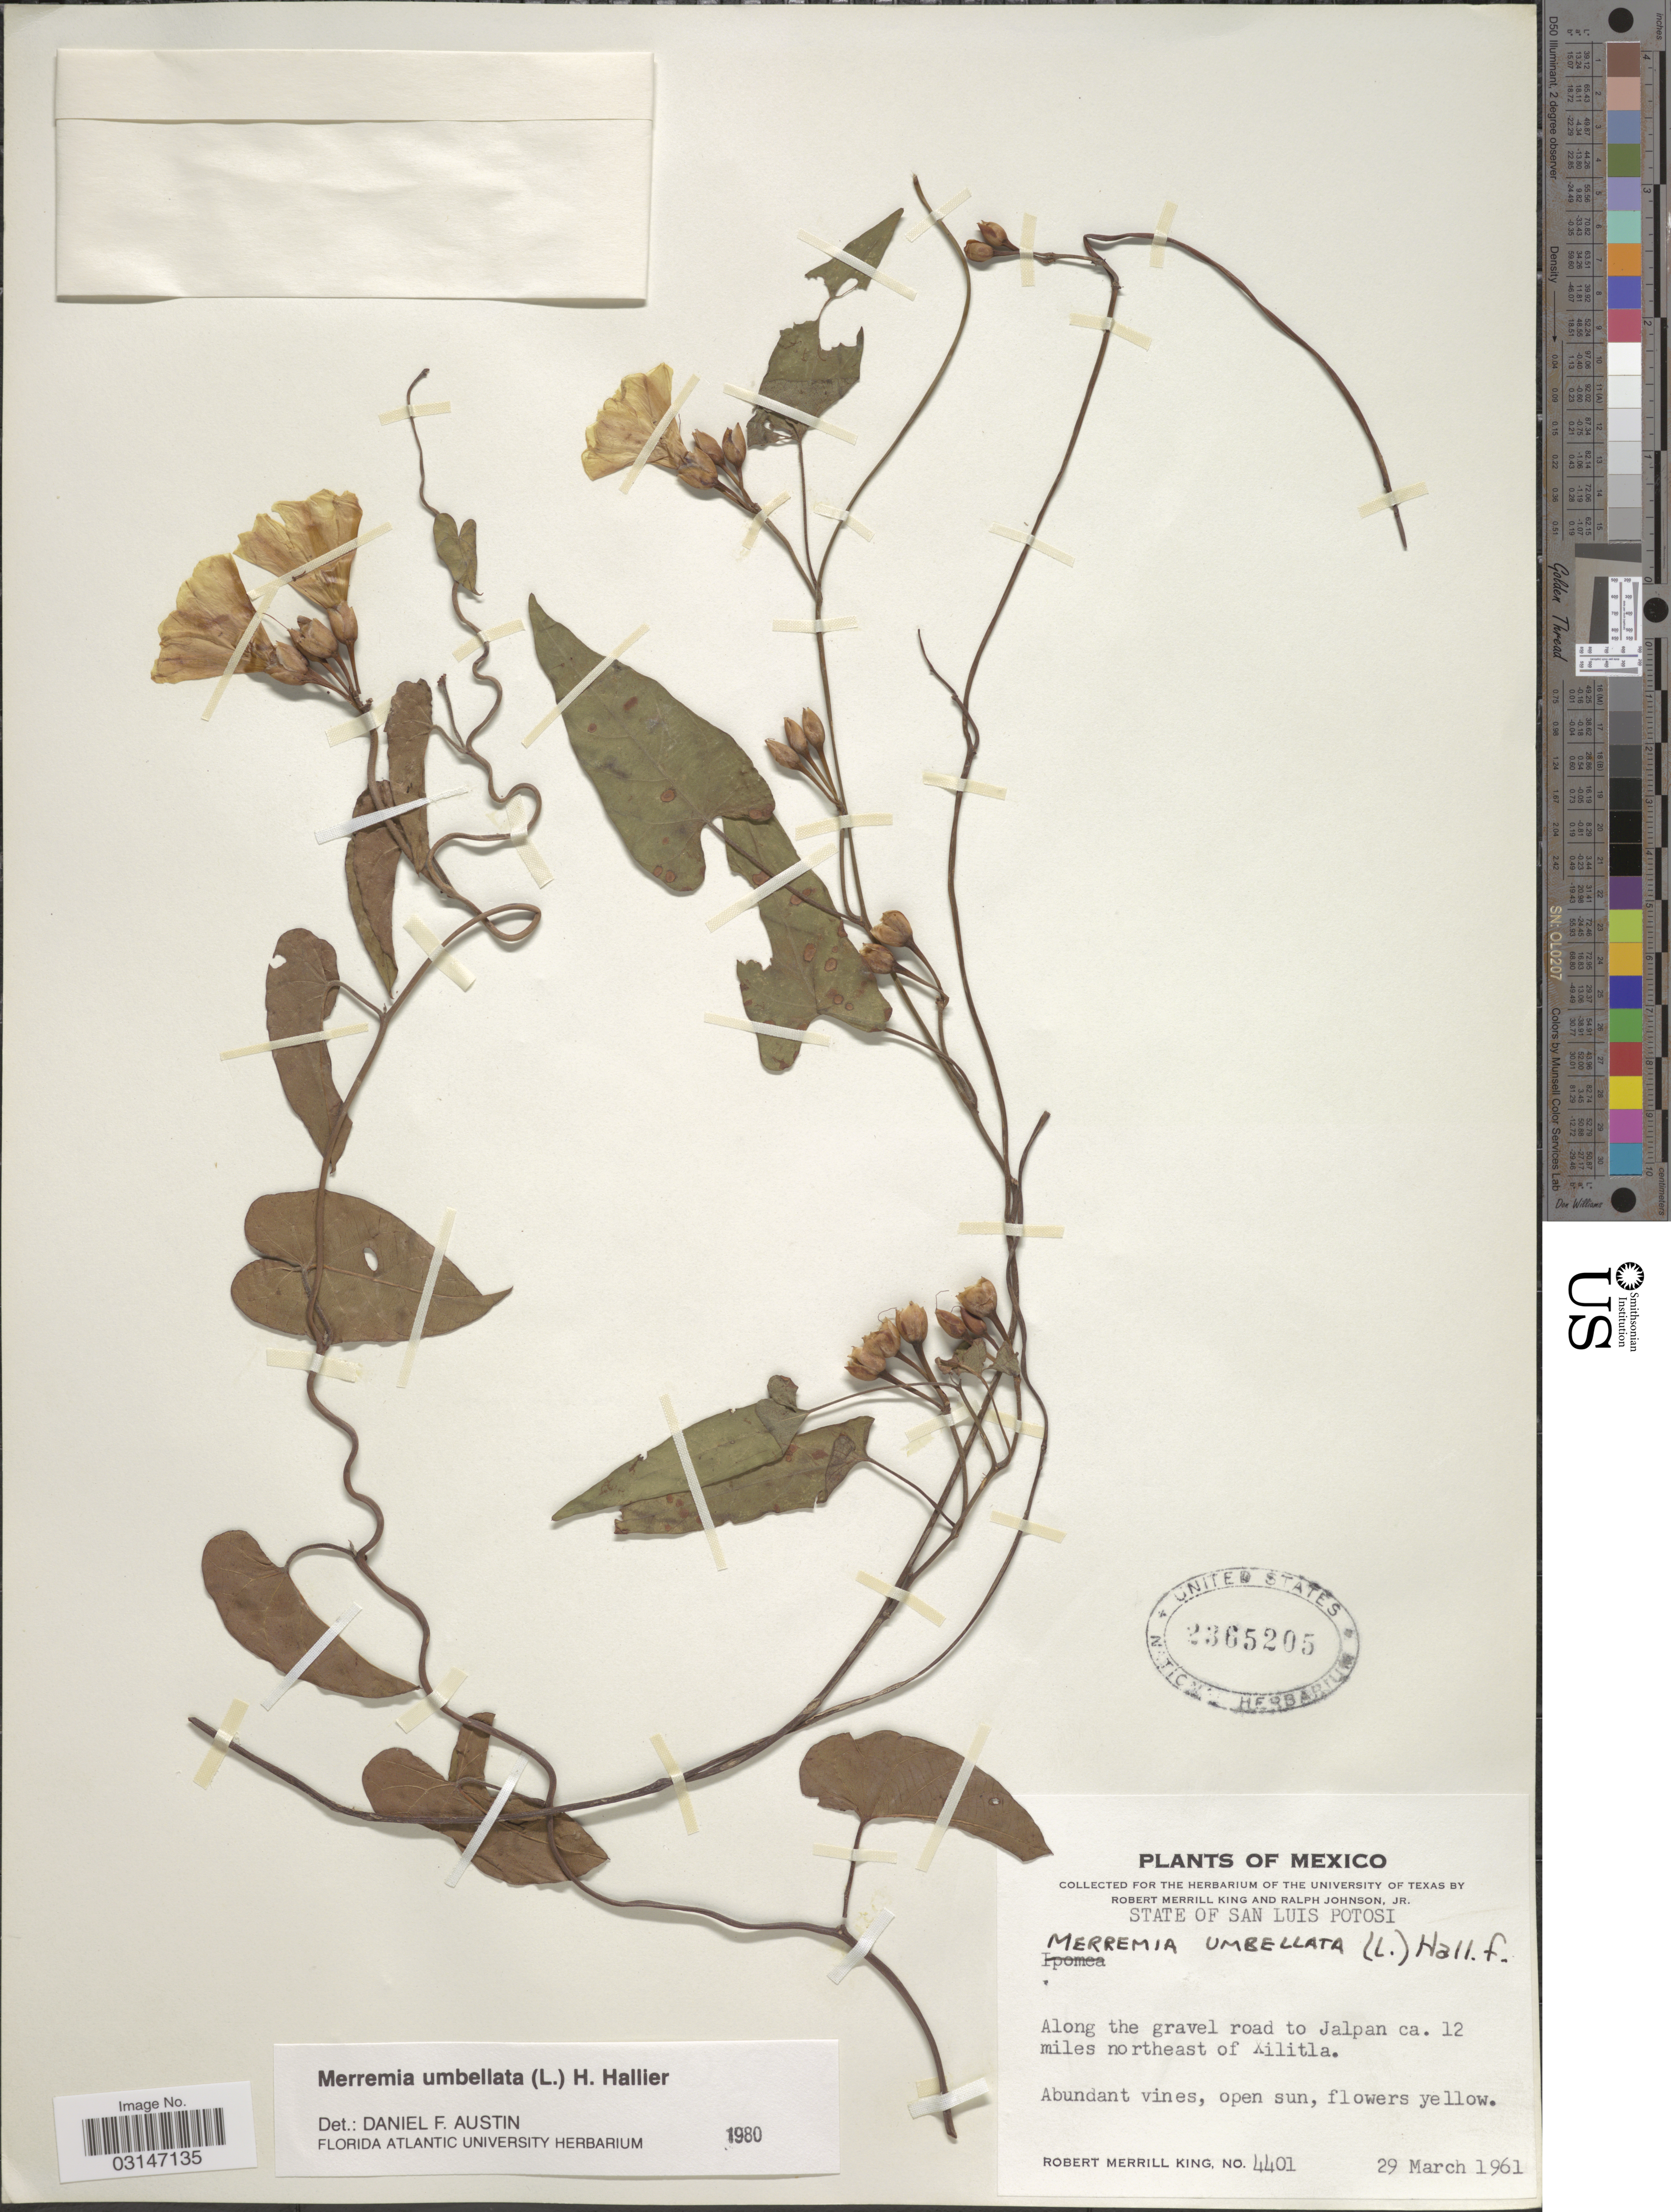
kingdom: Plantae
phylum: Tracheophyta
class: Magnoliopsida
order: Solanales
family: Convolvulaceae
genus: Camonea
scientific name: Camonea umbellata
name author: (L.) A. R. Simões & Staples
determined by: Strong, Mark T., (BOT), Smithsonian Institution - National Museum of Natural History (UNITED STATES)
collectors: R. M. King & R. Johnson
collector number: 4401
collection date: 1961-03-29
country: Mexico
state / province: San Luis Potosí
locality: Along the gravel road to Jalpan ca. 12 miles northeast of Xilitla.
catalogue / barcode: US 2365205